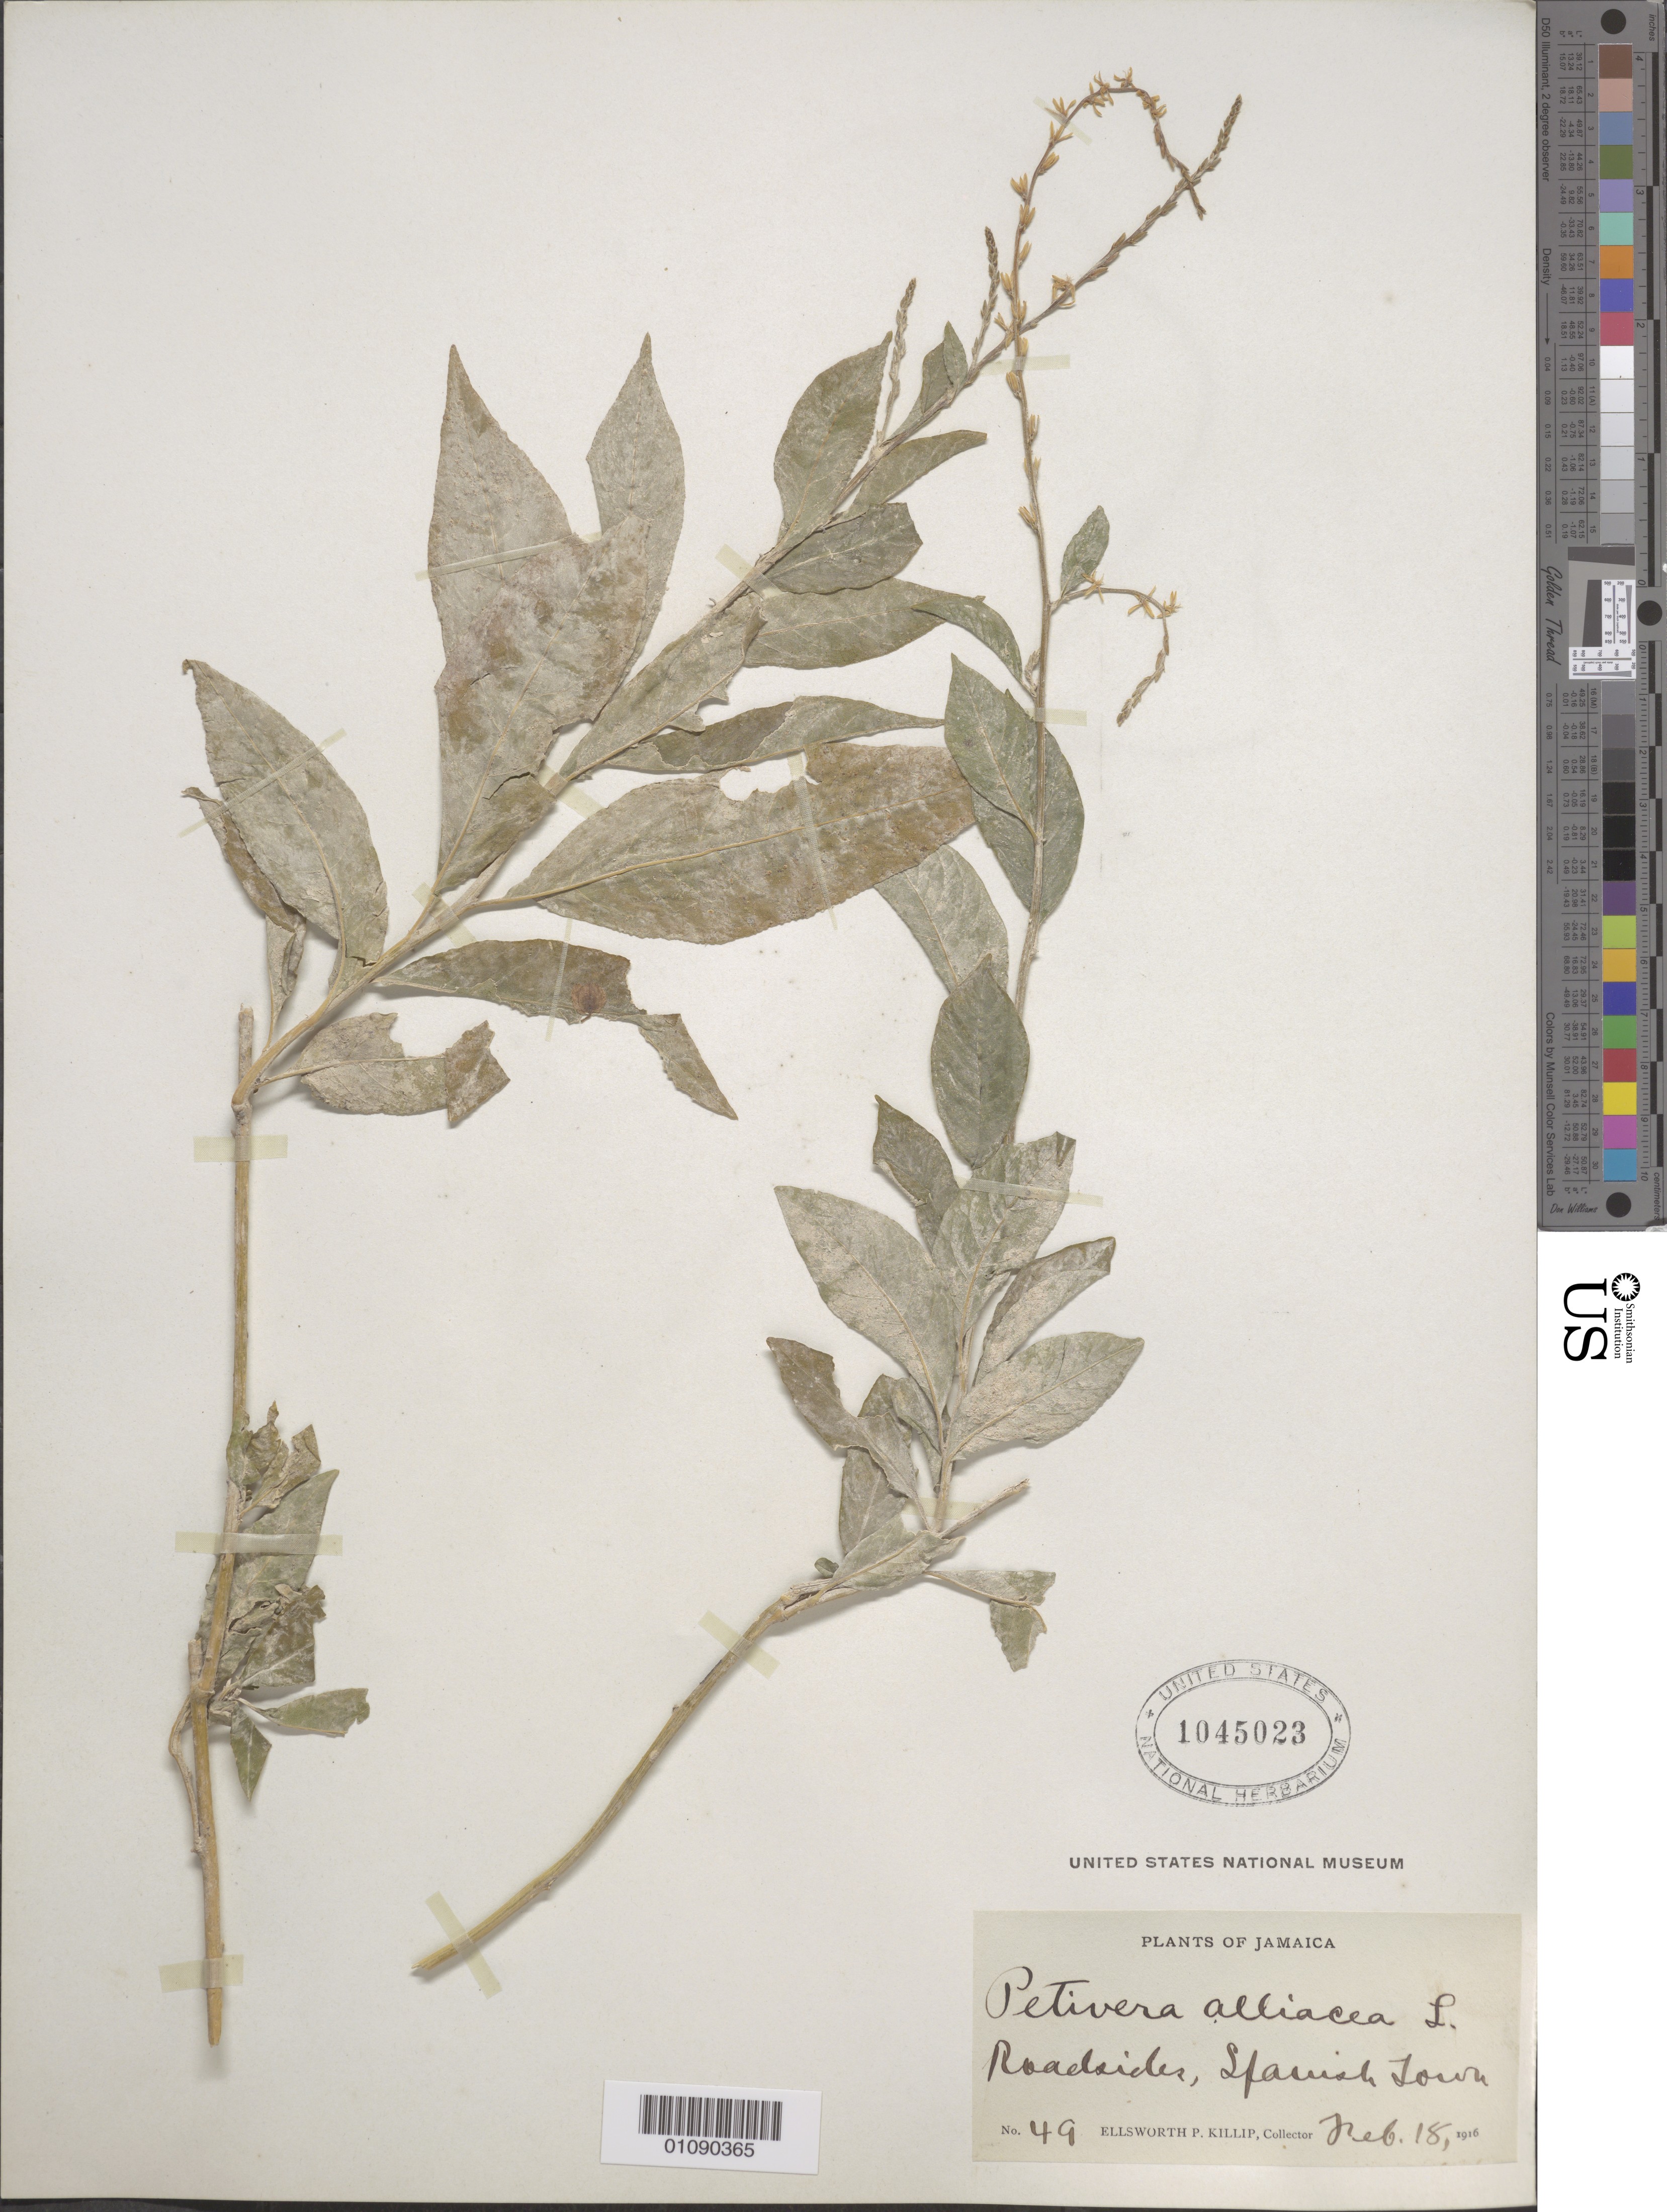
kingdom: Plantae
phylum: Tracheophyta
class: Magnoliopsida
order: Caryophyllales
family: Phytolaccaceae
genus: Petiveria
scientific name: Petiveria alliacea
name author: L.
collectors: E. P. Killip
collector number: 49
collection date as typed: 18 Feb 1916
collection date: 1916-02-18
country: Jamaica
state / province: Saint Andrew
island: Jamaica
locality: Spanish Town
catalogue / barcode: US 1045023